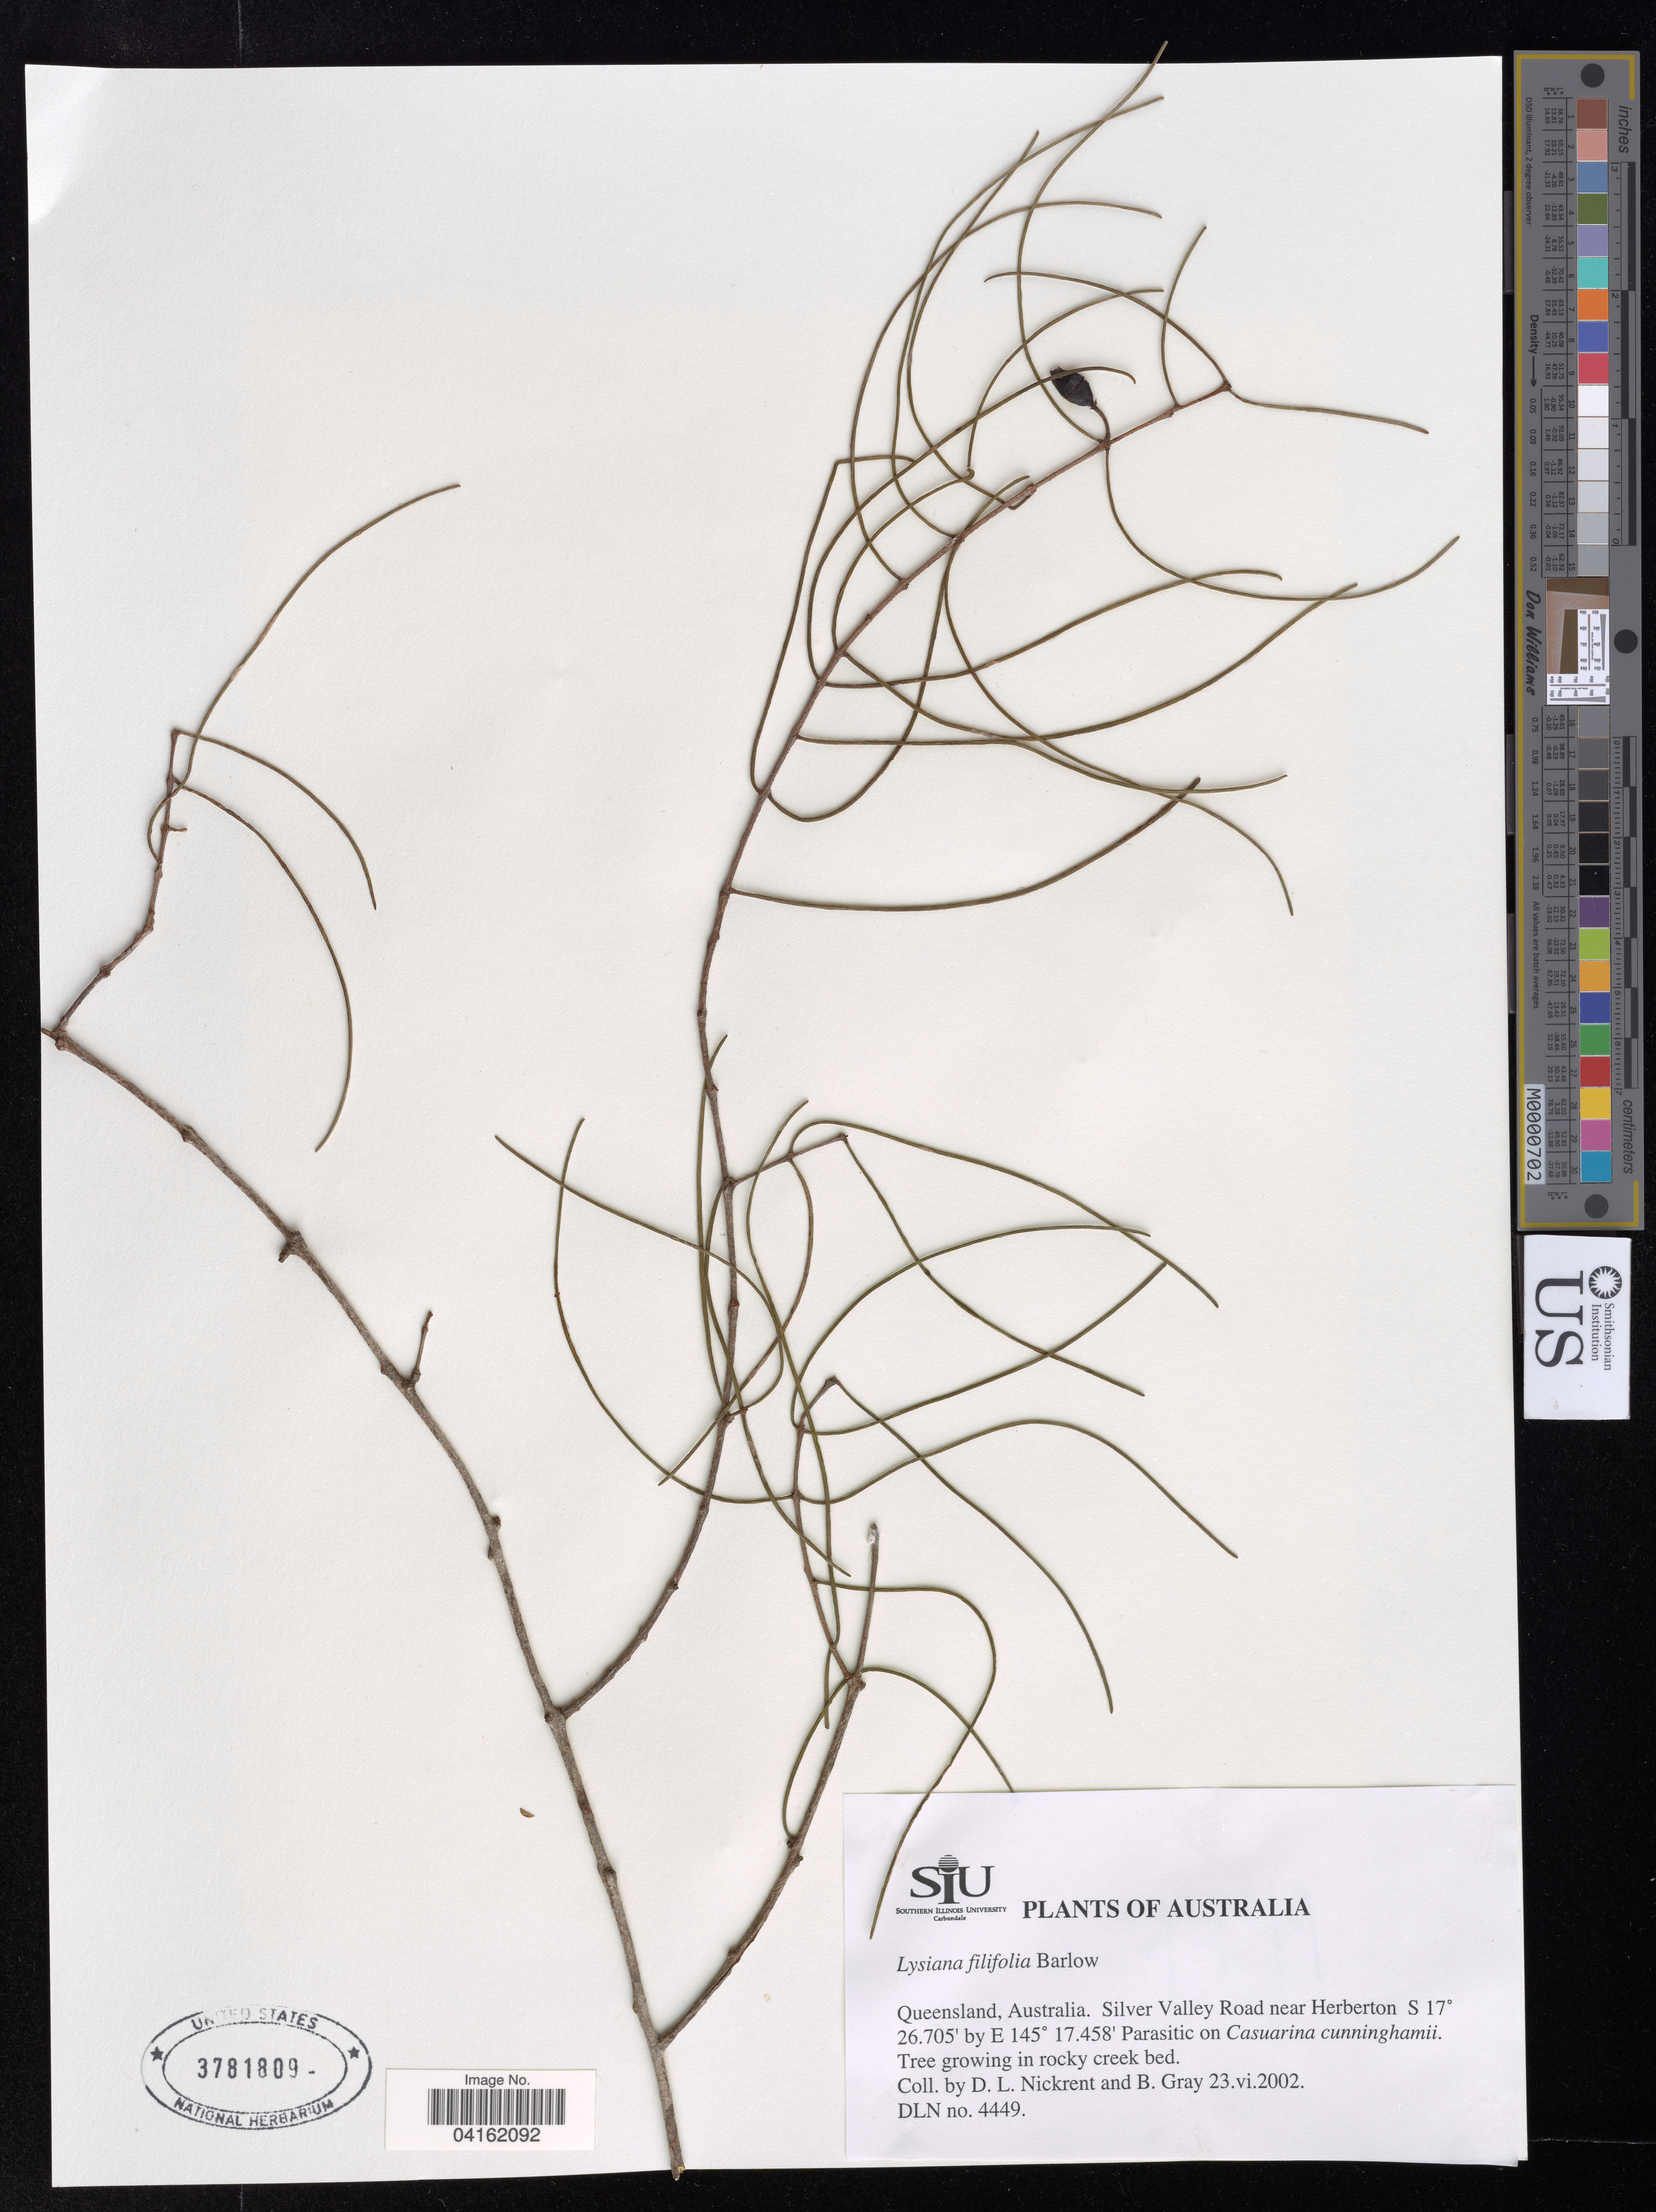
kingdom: Plantae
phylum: Tracheophyta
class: Magnoliopsida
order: Santalales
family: Loranthaceae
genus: Lysiana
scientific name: Lysiana filifolia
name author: Barlow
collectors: D. Nickrent & B. Gray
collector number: DLN 4449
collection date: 2002-06-23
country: Australia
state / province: Queensland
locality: Silver Valley Road near Herberton.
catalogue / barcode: US 3781809